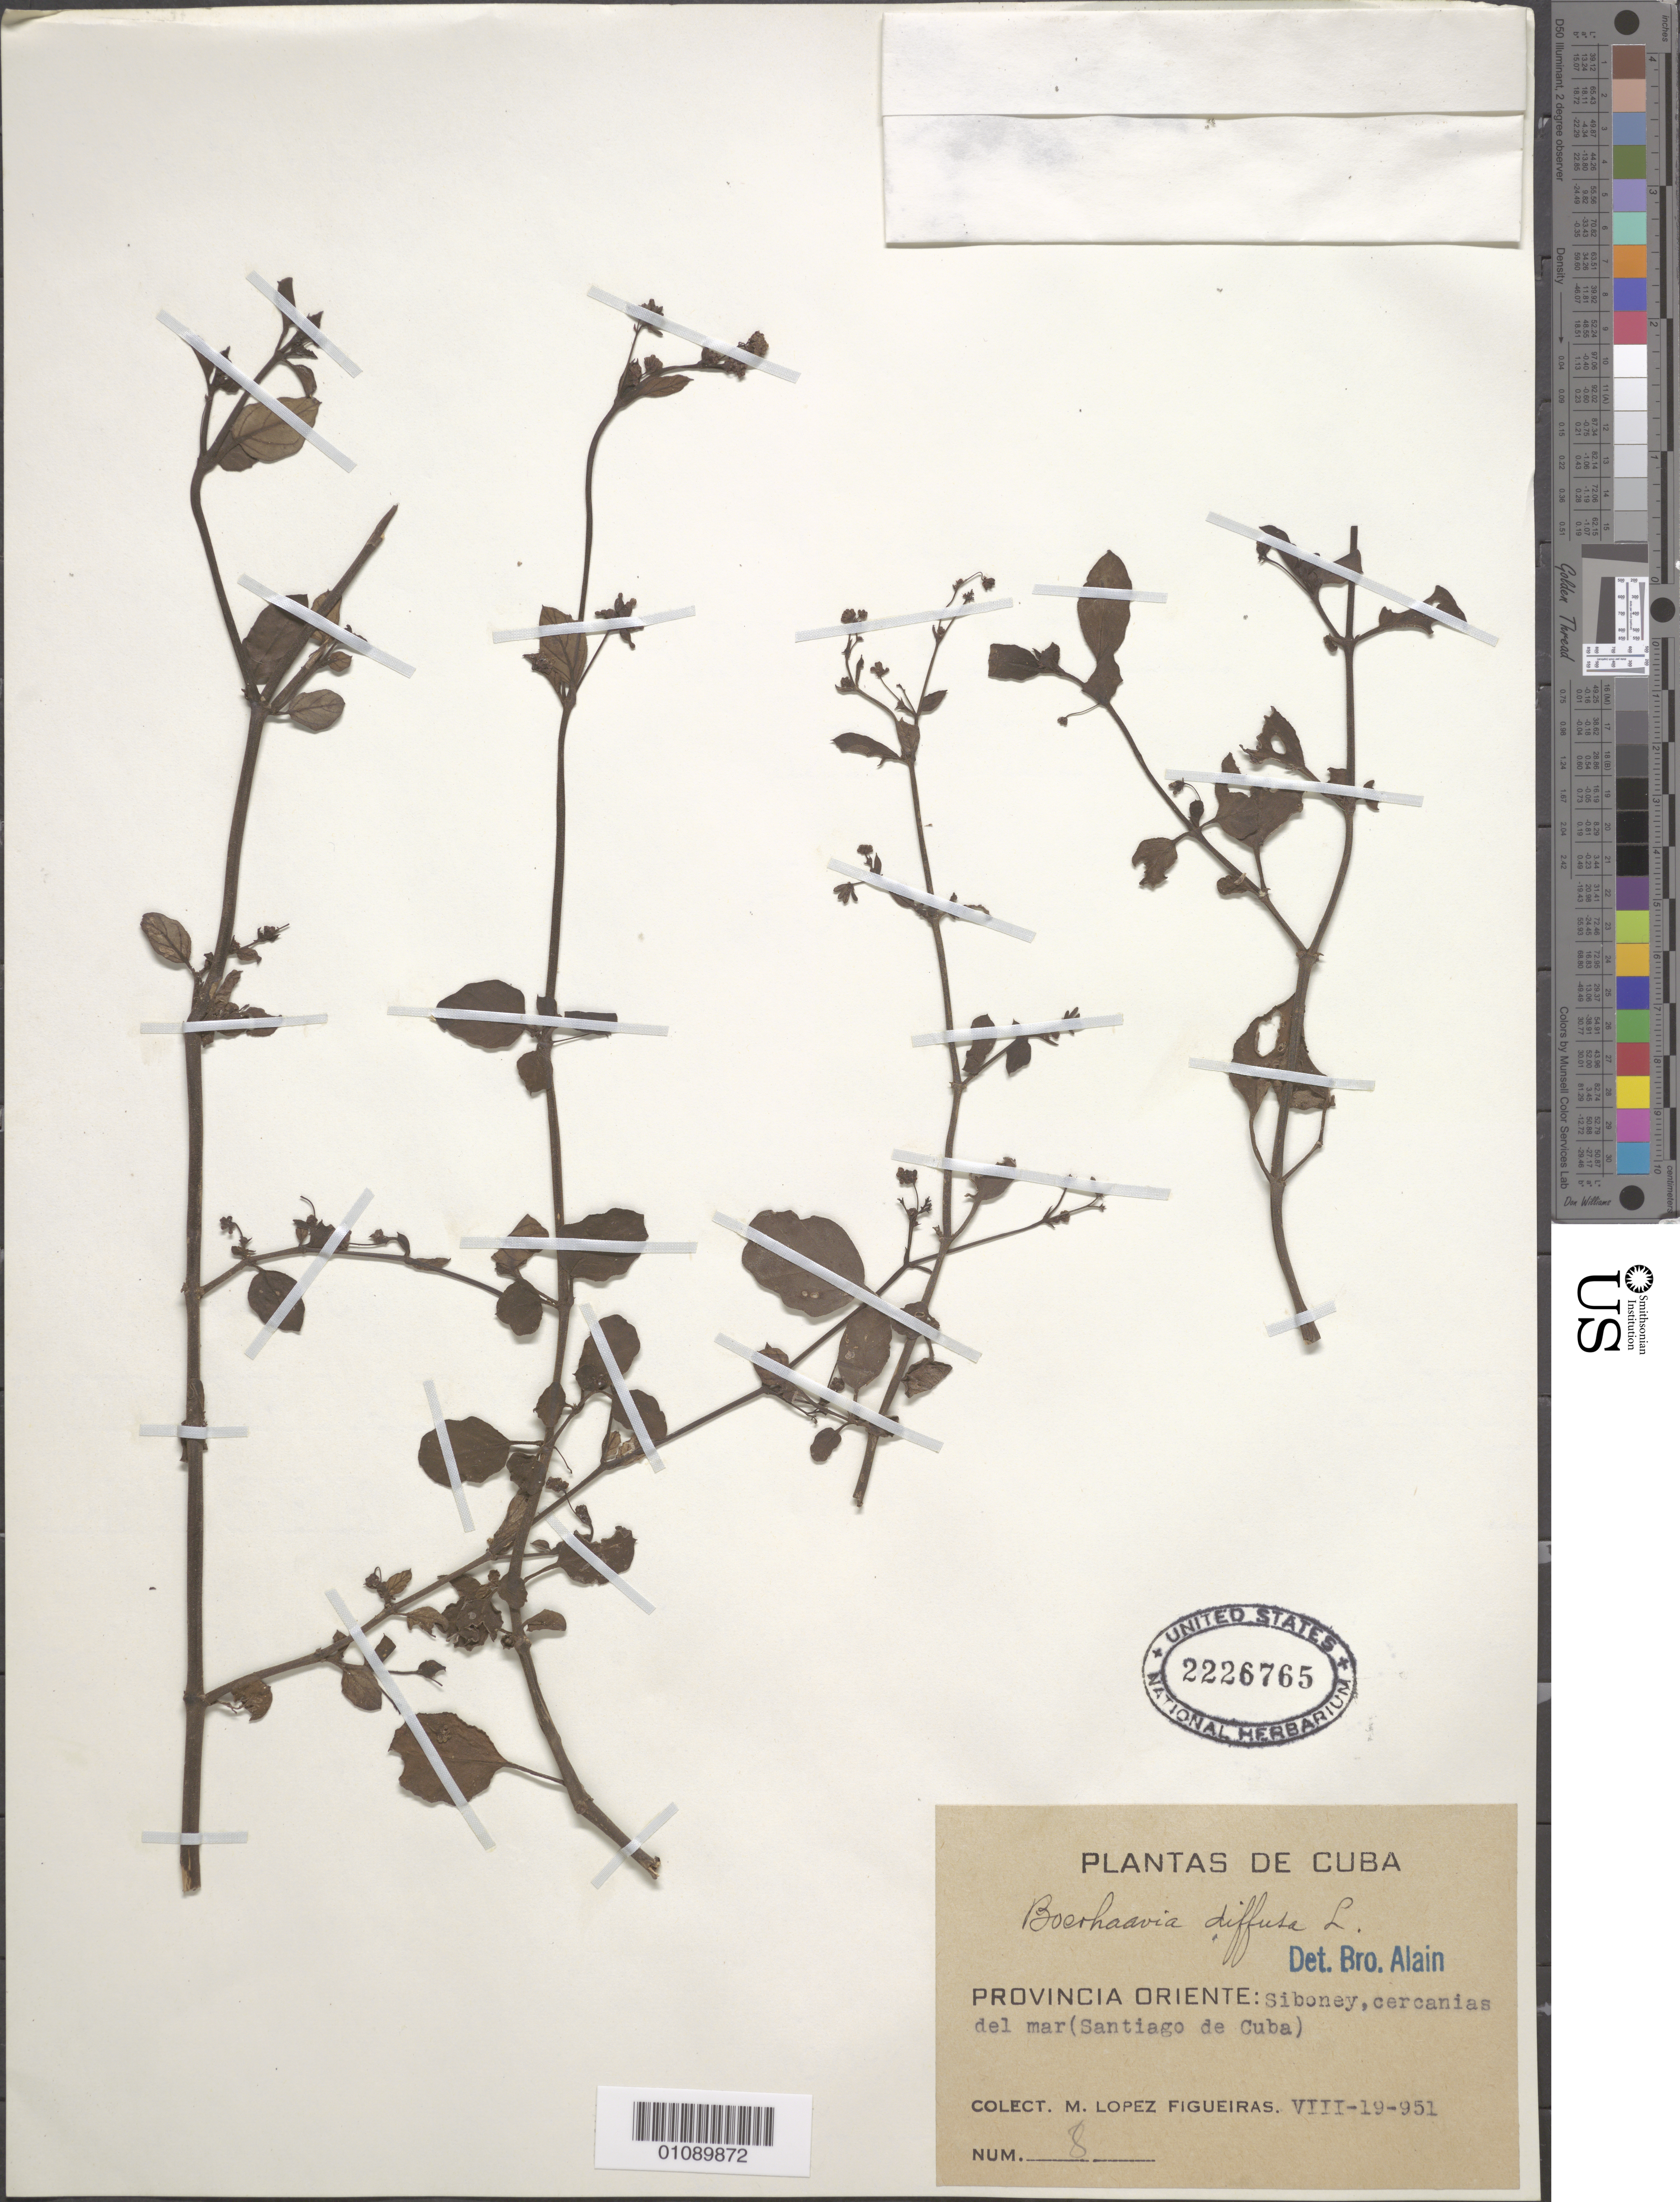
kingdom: Plantae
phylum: Tracheophyta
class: Magnoliopsida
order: Caryophyllales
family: Nyctaginaceae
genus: Boerhavia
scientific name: Boerhavia diffusa var. diffusa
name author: L.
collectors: M. López Figueiras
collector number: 8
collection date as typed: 19 Aug 1951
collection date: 1951-08-19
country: Cuba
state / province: Santiago de Cuba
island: Cuba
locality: Provincia Oriente: Siboney, cercanias del mar (Santiago de Cuba)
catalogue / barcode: US 2226765